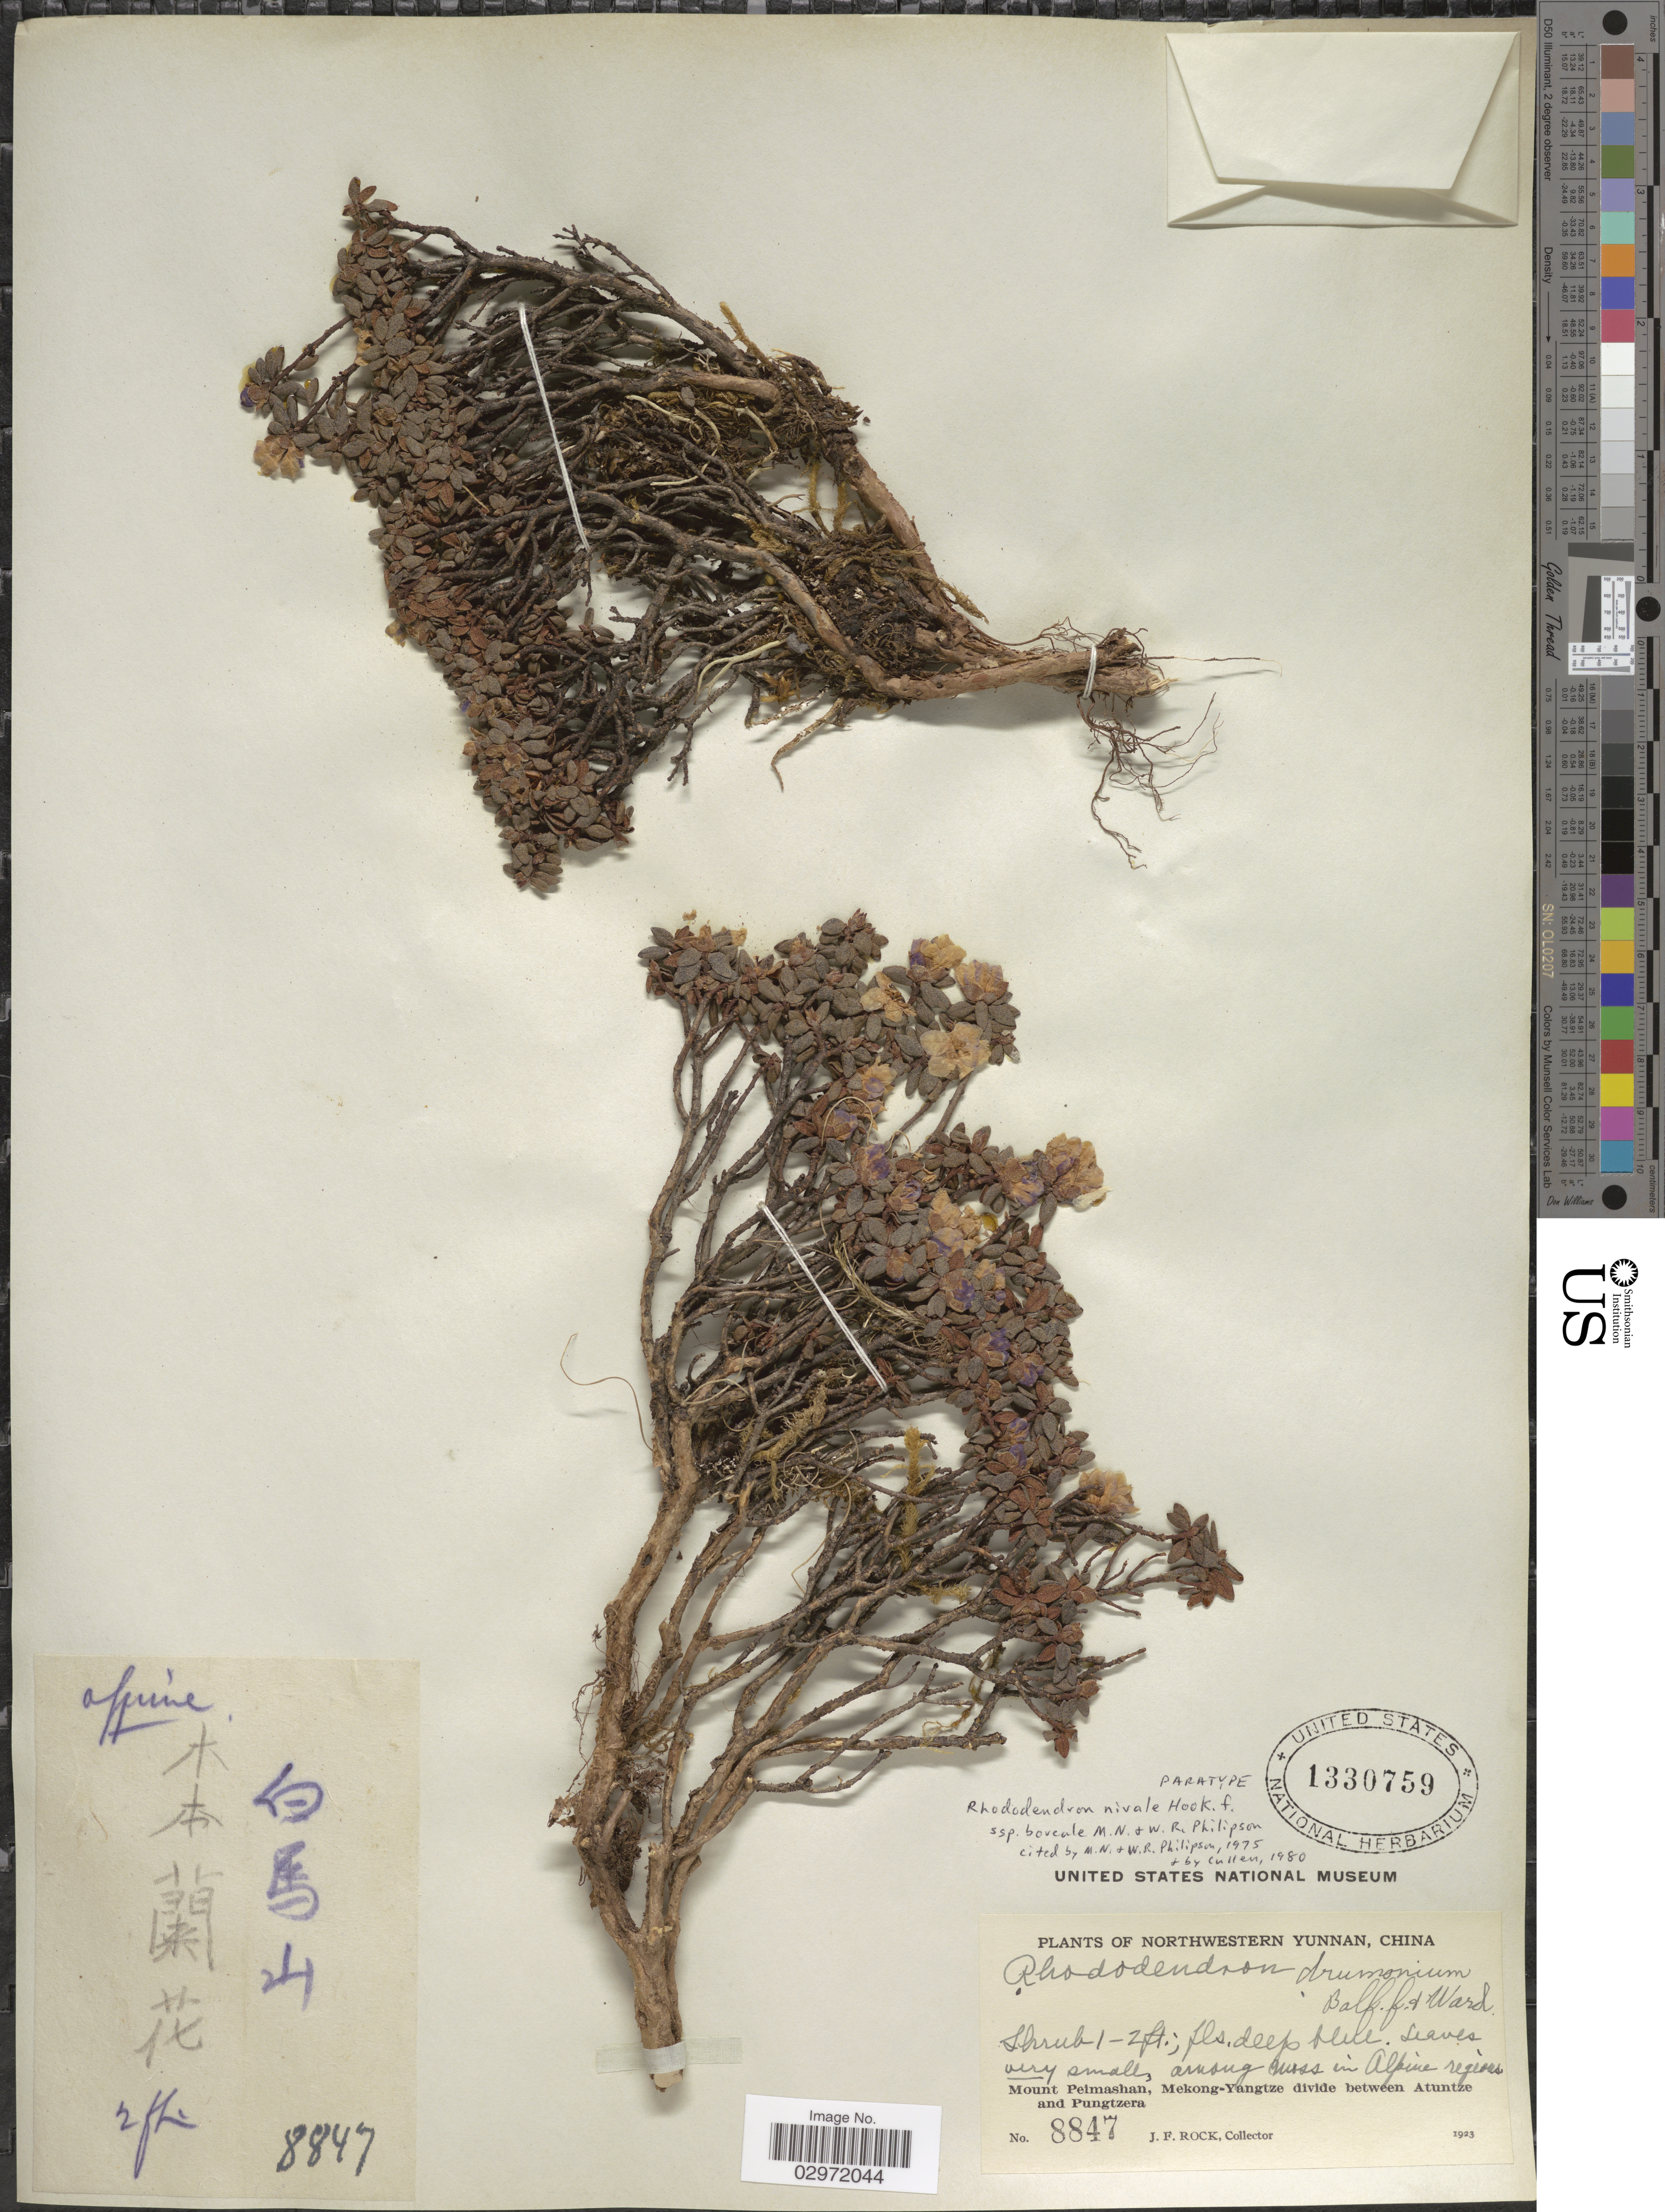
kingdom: Plantae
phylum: Tracheophyta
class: Magnoliopsida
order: Ericales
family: Ericaceae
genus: Rhododendron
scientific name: Rhododendron nivale subsp. boreale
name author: Philipson & M. N. Philipson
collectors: J. Rock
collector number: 8847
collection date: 1923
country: China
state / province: Yunnan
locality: Northwestern Yunnan, among moss in Alpine regions. Mount Peimashan, Mekong-Yangtze divide between Atuntze and Pungtzera.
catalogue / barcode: US 1330759